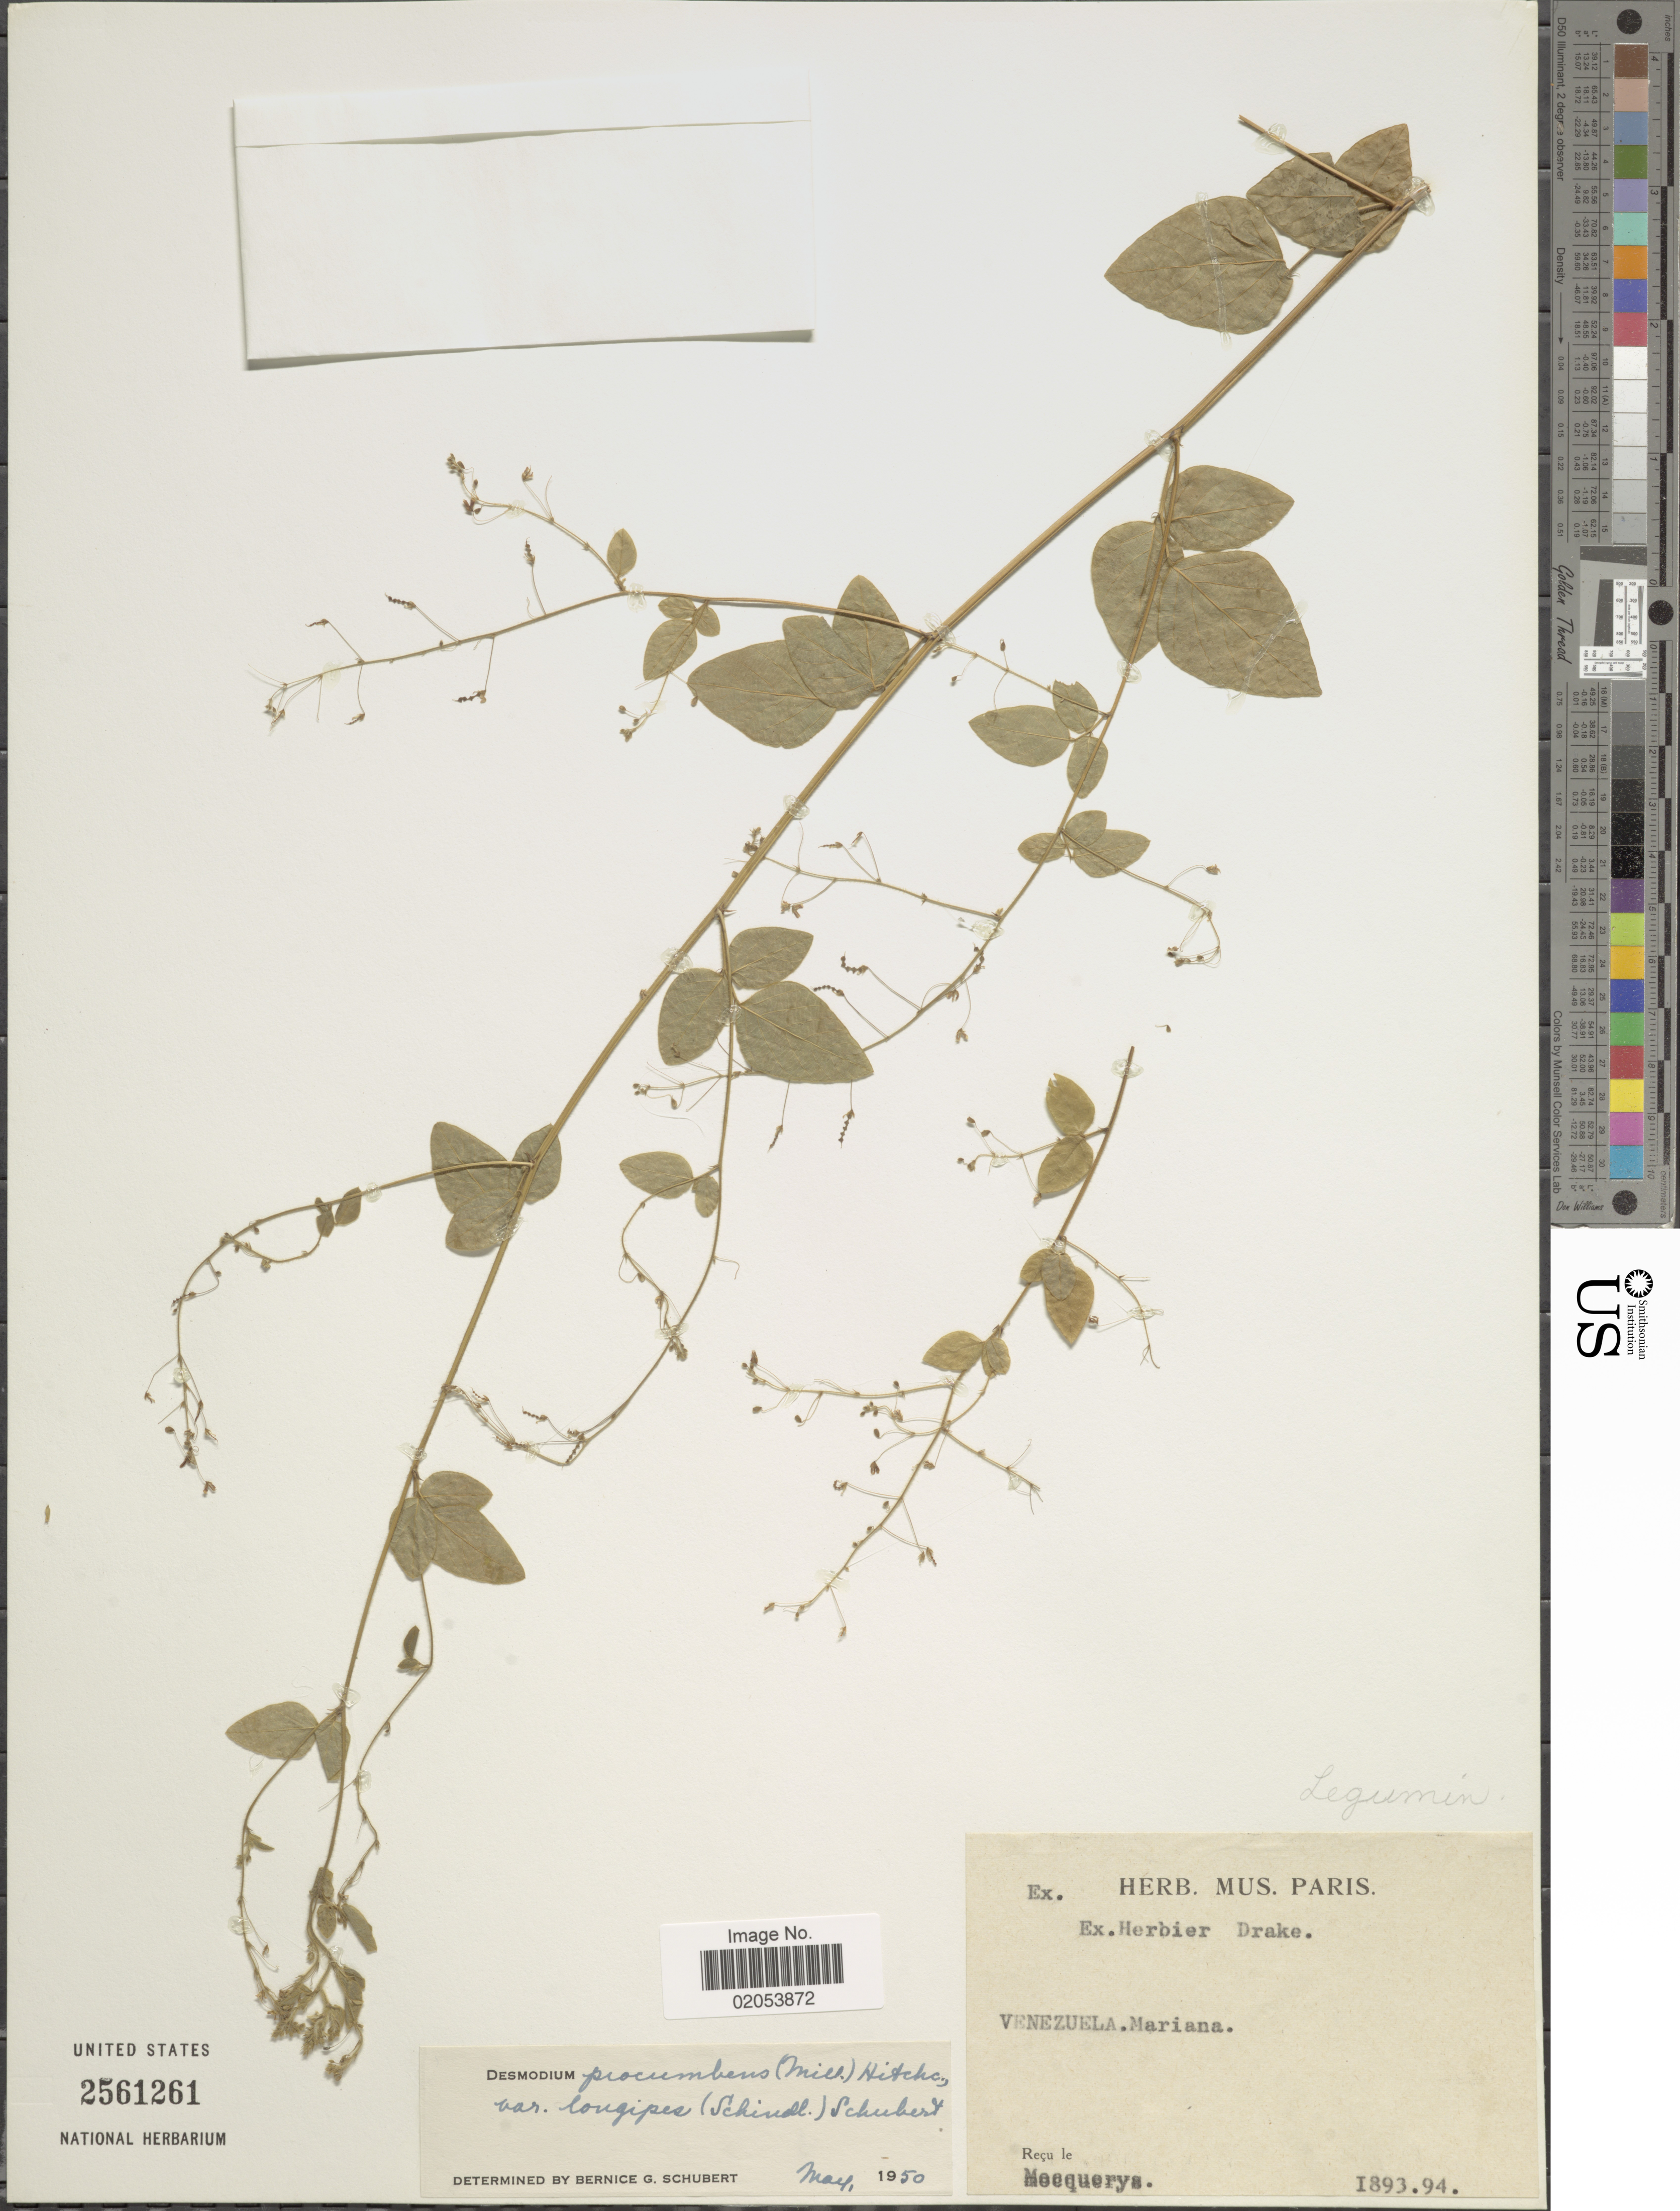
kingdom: Plantae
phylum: Tracheophyta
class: Magnoliopsida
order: Fabales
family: Fabaceae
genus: Desmodium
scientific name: Desmodium procumbens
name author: (Mill.) Hitchc.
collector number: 189394?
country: Venezuela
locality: Mariana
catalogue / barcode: US 2561261